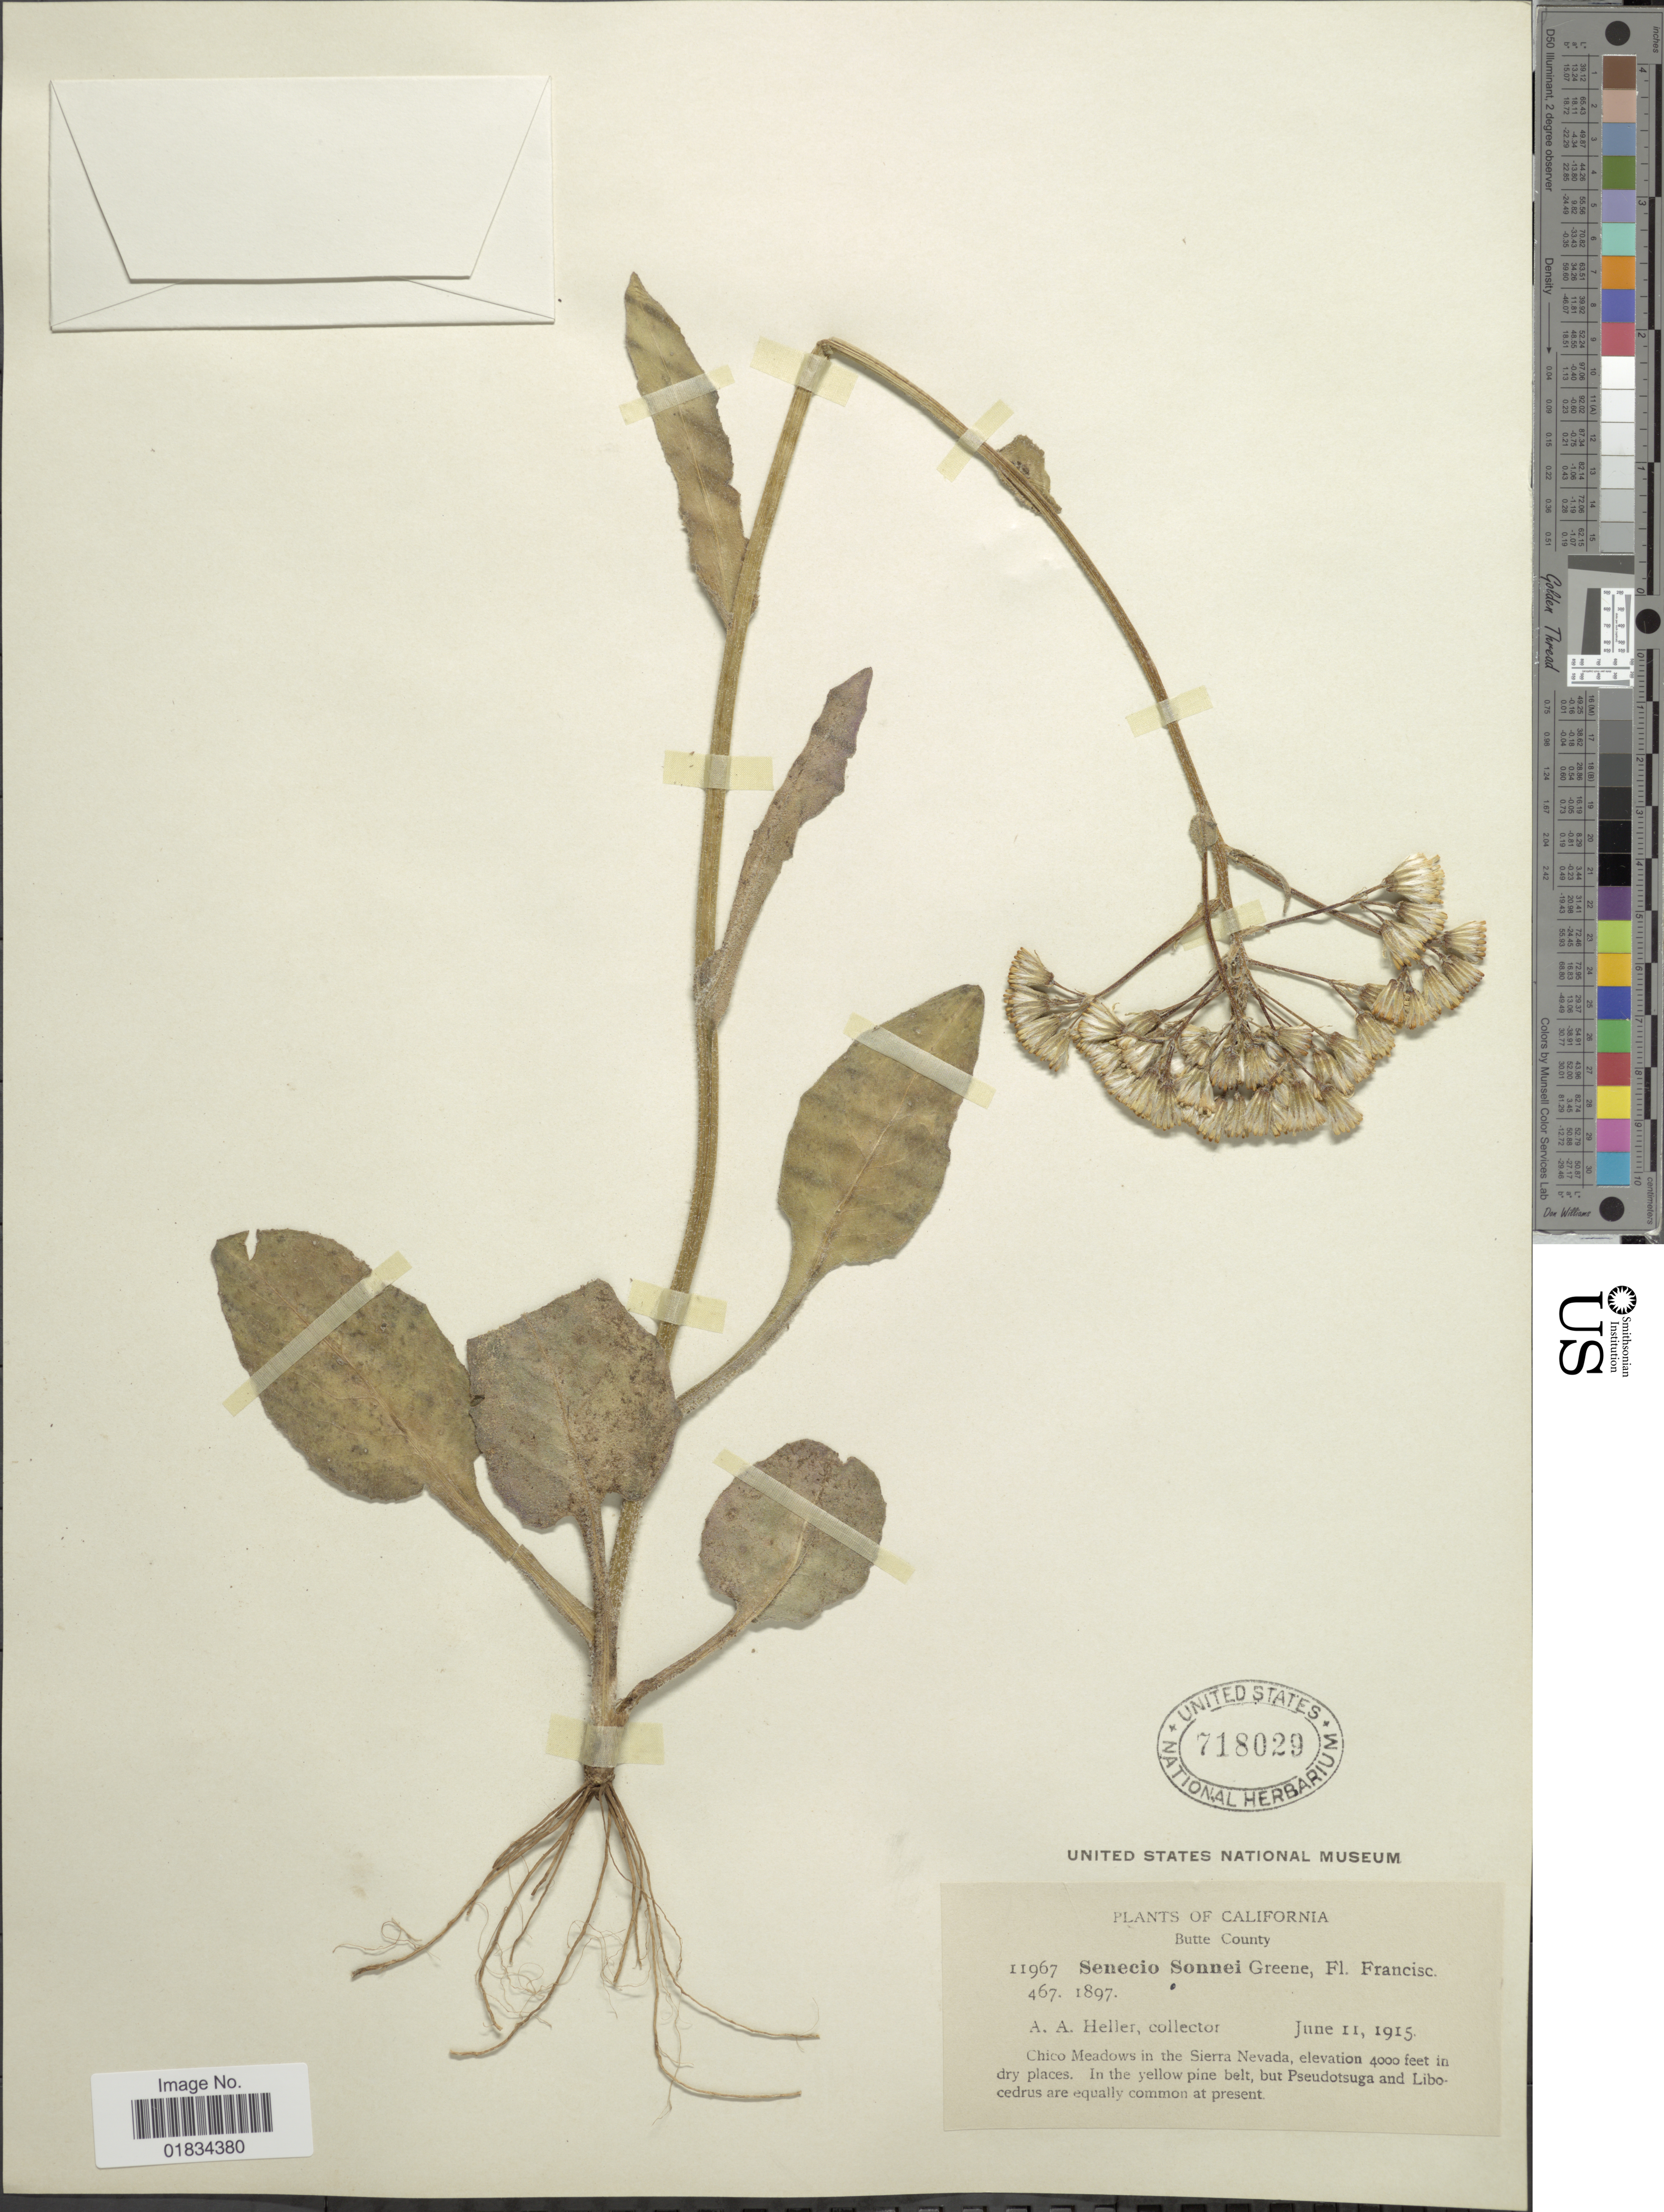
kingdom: Plantae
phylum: Tracheophyta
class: Magnoliopsida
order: Asterales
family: Asteraceae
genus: Senecio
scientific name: Senecio integerrimus var. major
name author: (A. Gray) Cronq.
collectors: A. A. Heller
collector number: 11967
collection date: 1915-06-11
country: United States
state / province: California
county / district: Butte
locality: Butte County, Chico Meadows in the Sierra Nevada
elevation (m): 1219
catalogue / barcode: US 718029